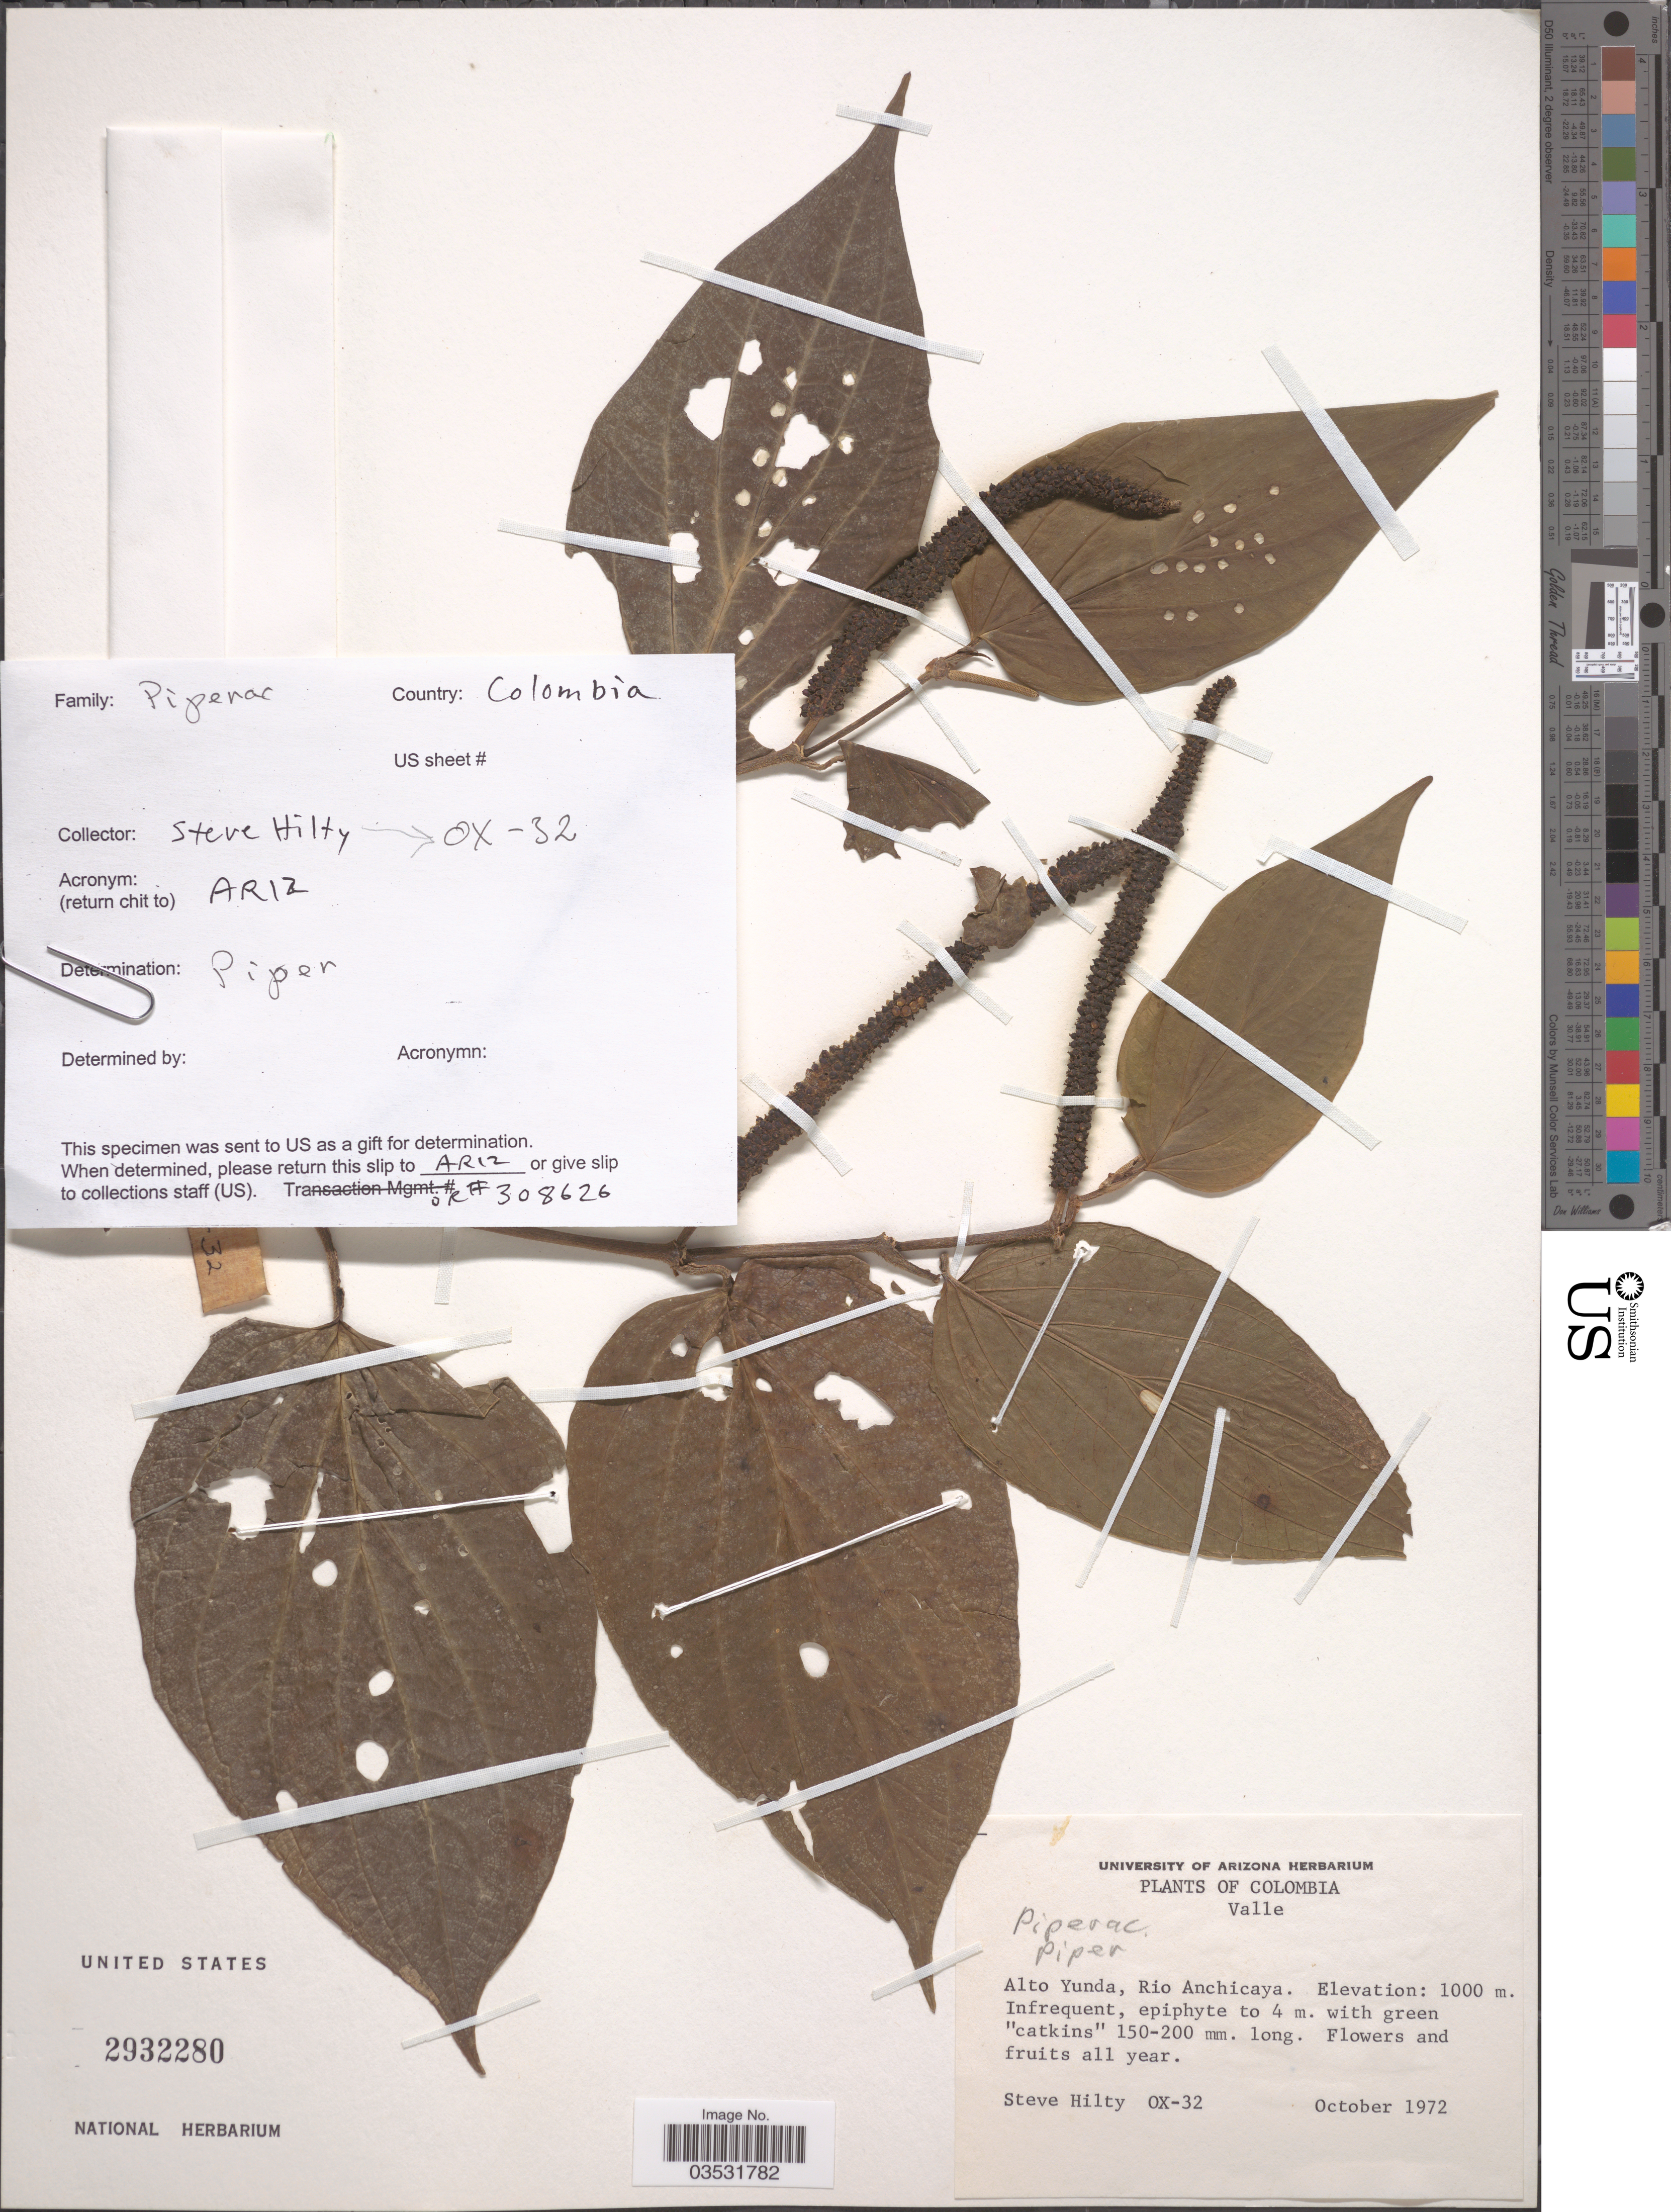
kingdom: Plantae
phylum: Tracheophyta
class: Magnoliopsida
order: Piperales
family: Piperaceae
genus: Piper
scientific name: Piper sp.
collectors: S. Hilty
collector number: OX-32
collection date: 1972-10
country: Colombia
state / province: Valle del Cauca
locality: Valle. Alto Yunda, Rio Anchicaya.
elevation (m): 1000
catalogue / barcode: US 2932280